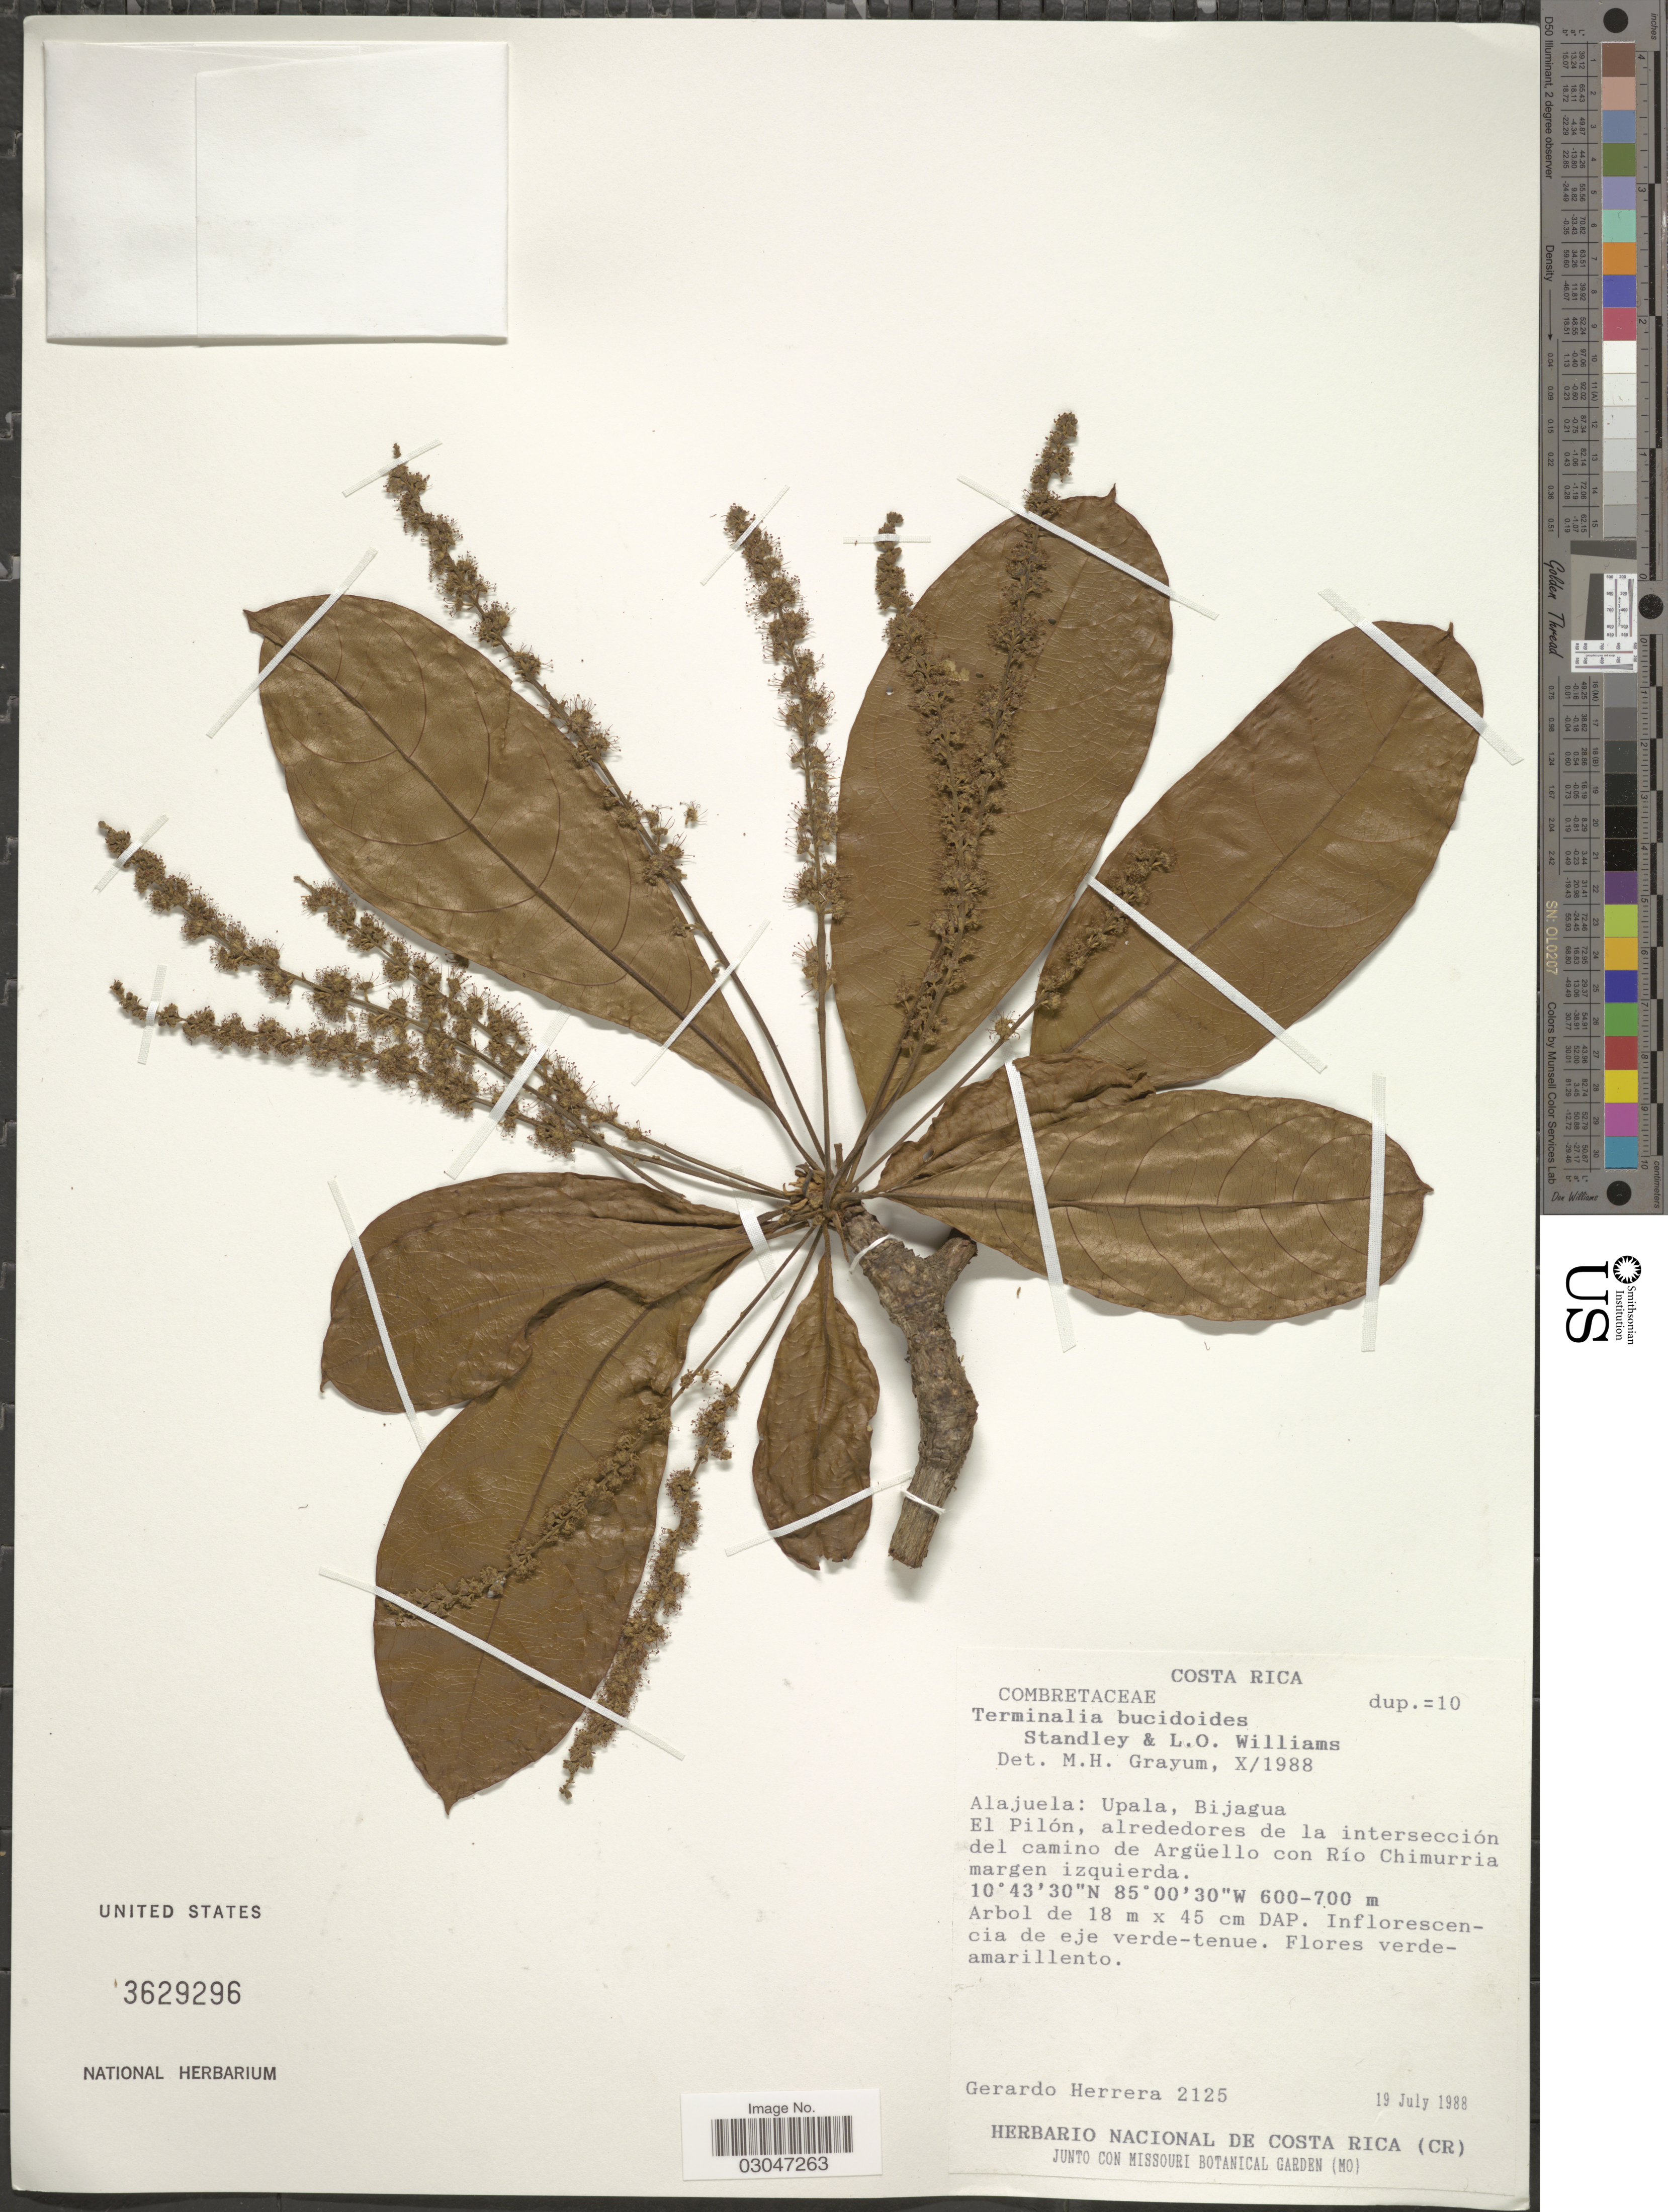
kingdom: Plantae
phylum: Tracheophyta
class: Magnoliopsida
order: Myrtales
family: Combretaceae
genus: Terminalia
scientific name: Terminalia bucidoides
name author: Standl. & L.O. Williams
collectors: G. Herrera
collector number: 2125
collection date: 1988-07-19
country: Costa Rica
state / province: Alajuela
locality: Upala, Bijagua El Pilón, alrededores de la intersección del camino de Argüello con Río Chimurria margen izquierda.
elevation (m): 600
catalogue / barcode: US 3629296